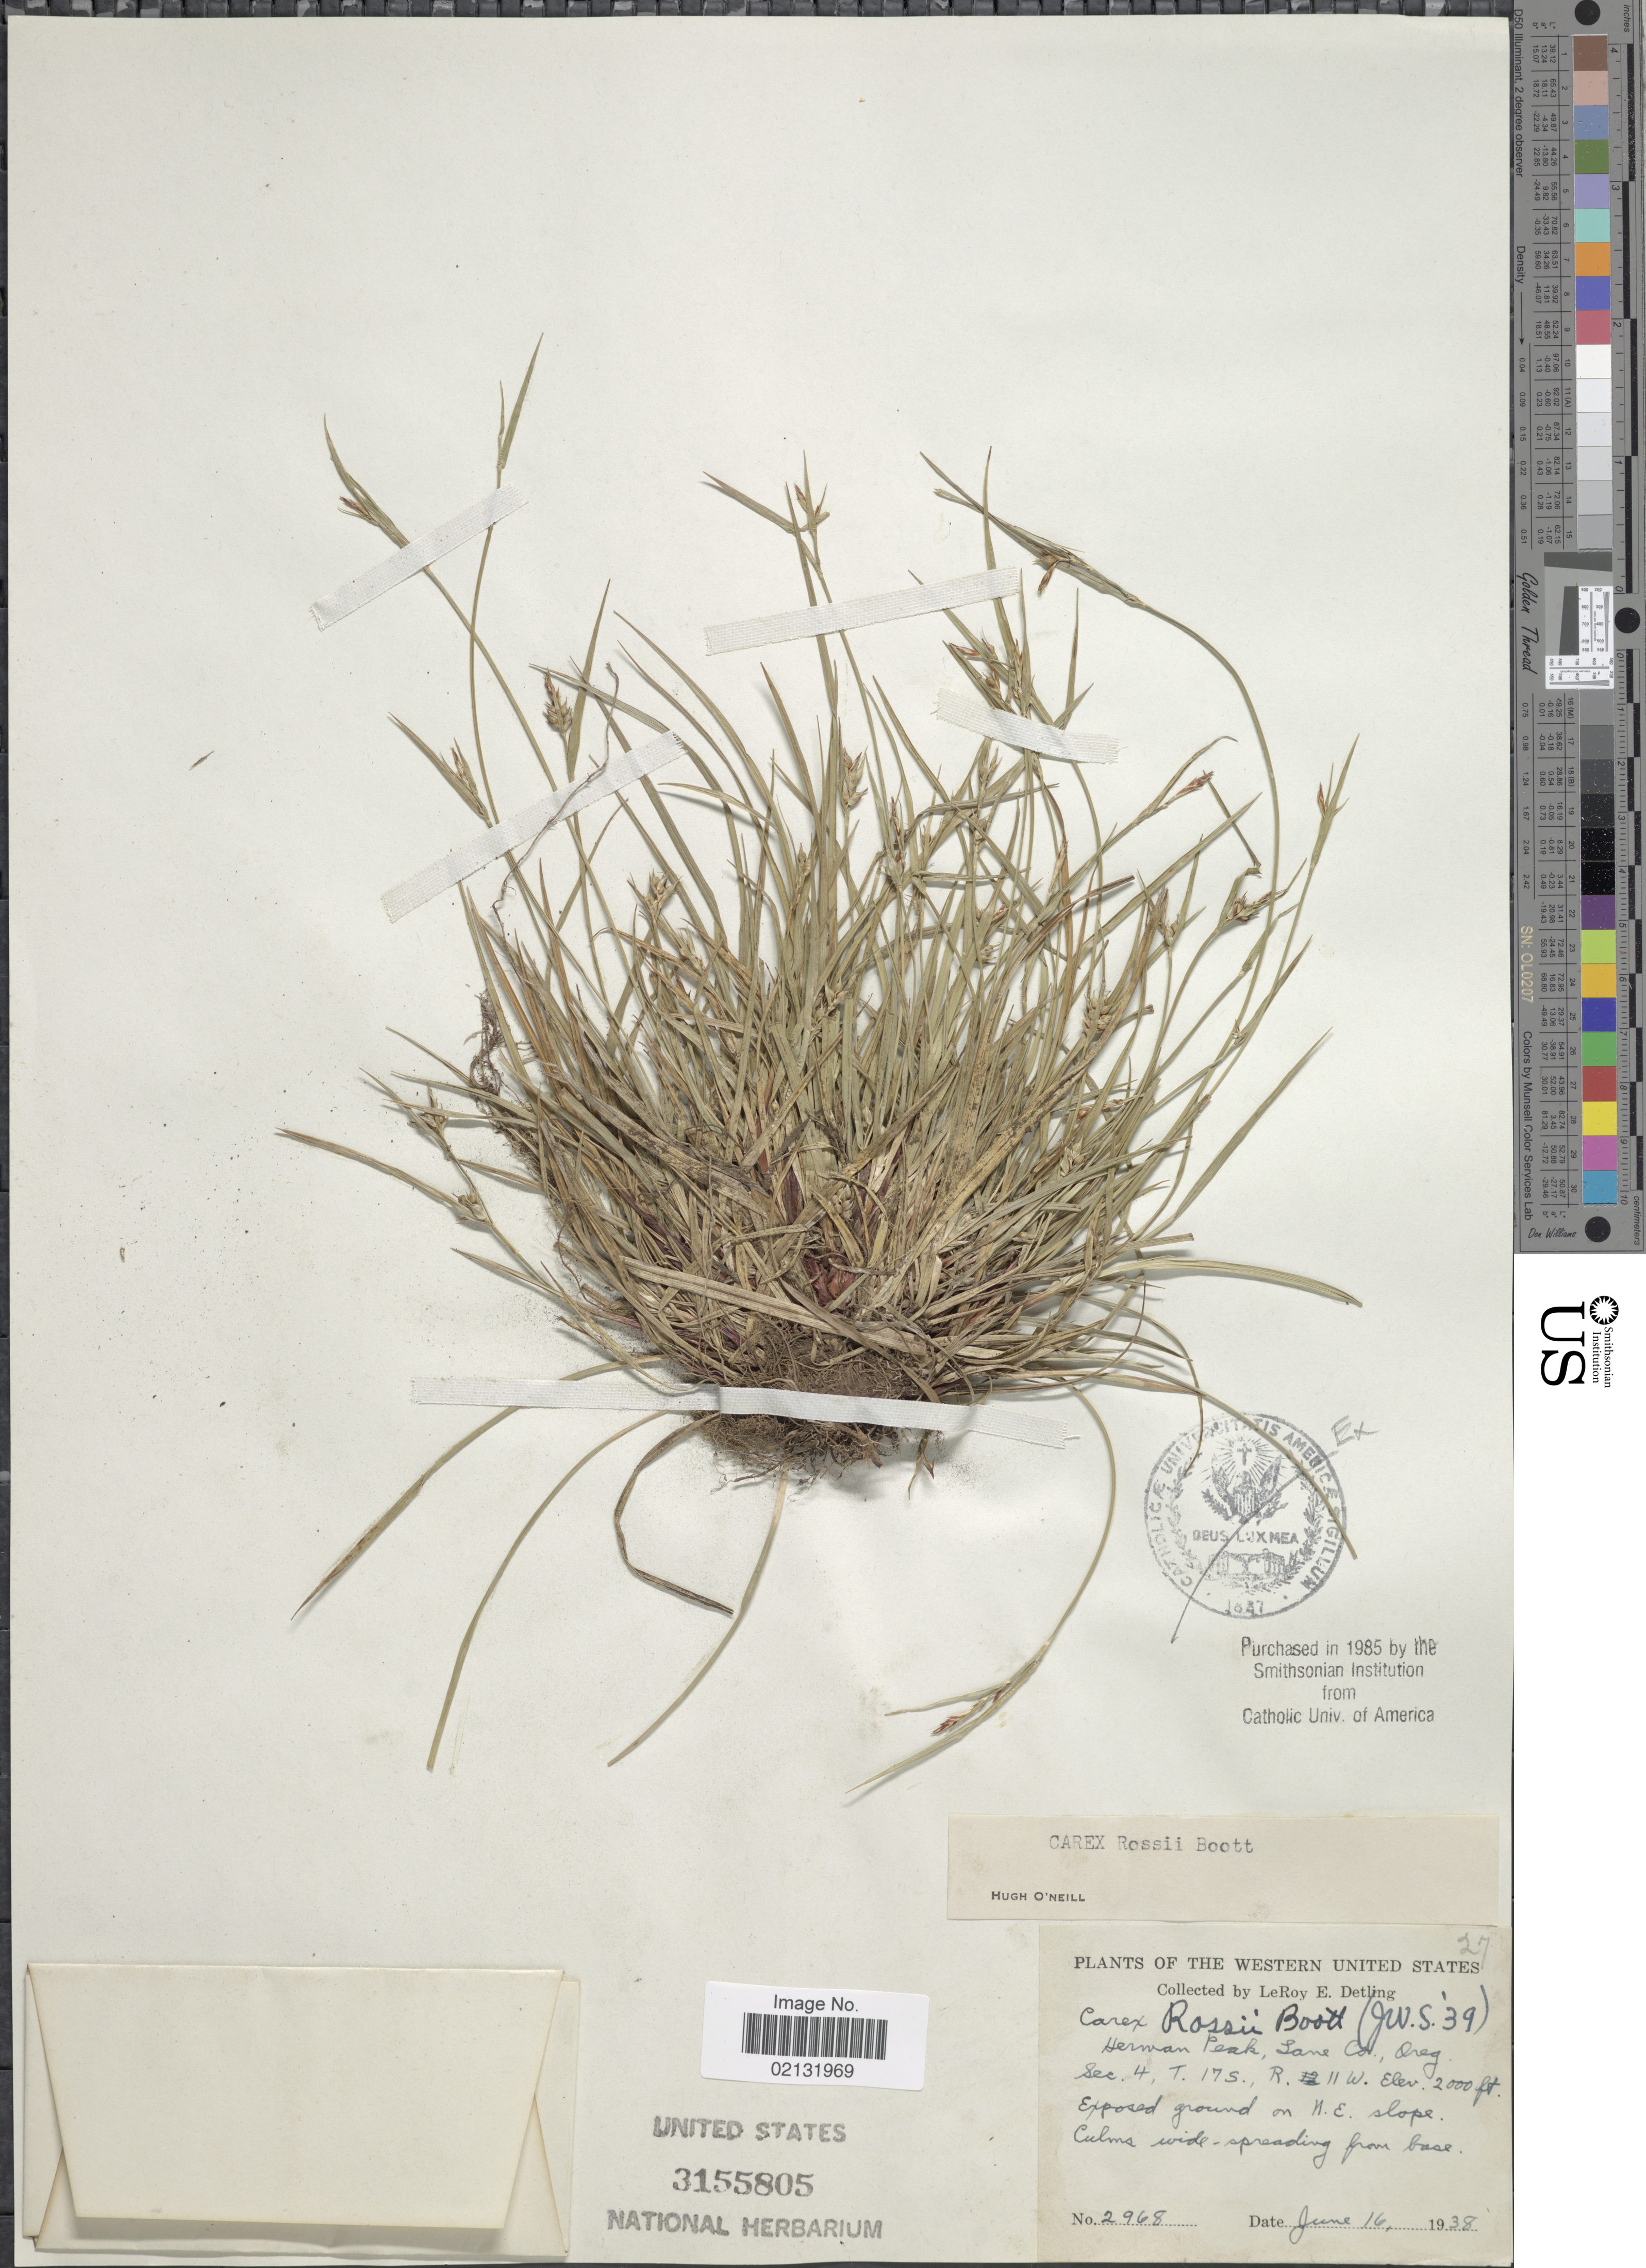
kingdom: Plantae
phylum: Tracheophyta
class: Liliopsida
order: Poales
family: Cyperaceae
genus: Carex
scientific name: Carex rossii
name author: Boott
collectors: L. E. Detling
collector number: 2968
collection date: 1938-06-16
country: United States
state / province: Oregon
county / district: Lane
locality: Western United States, Herwan Peak, Lane Co., Oreg. Sec. 4, T. 175., R 11W. Exposed ground on N.E. slope.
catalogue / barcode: US 3155805